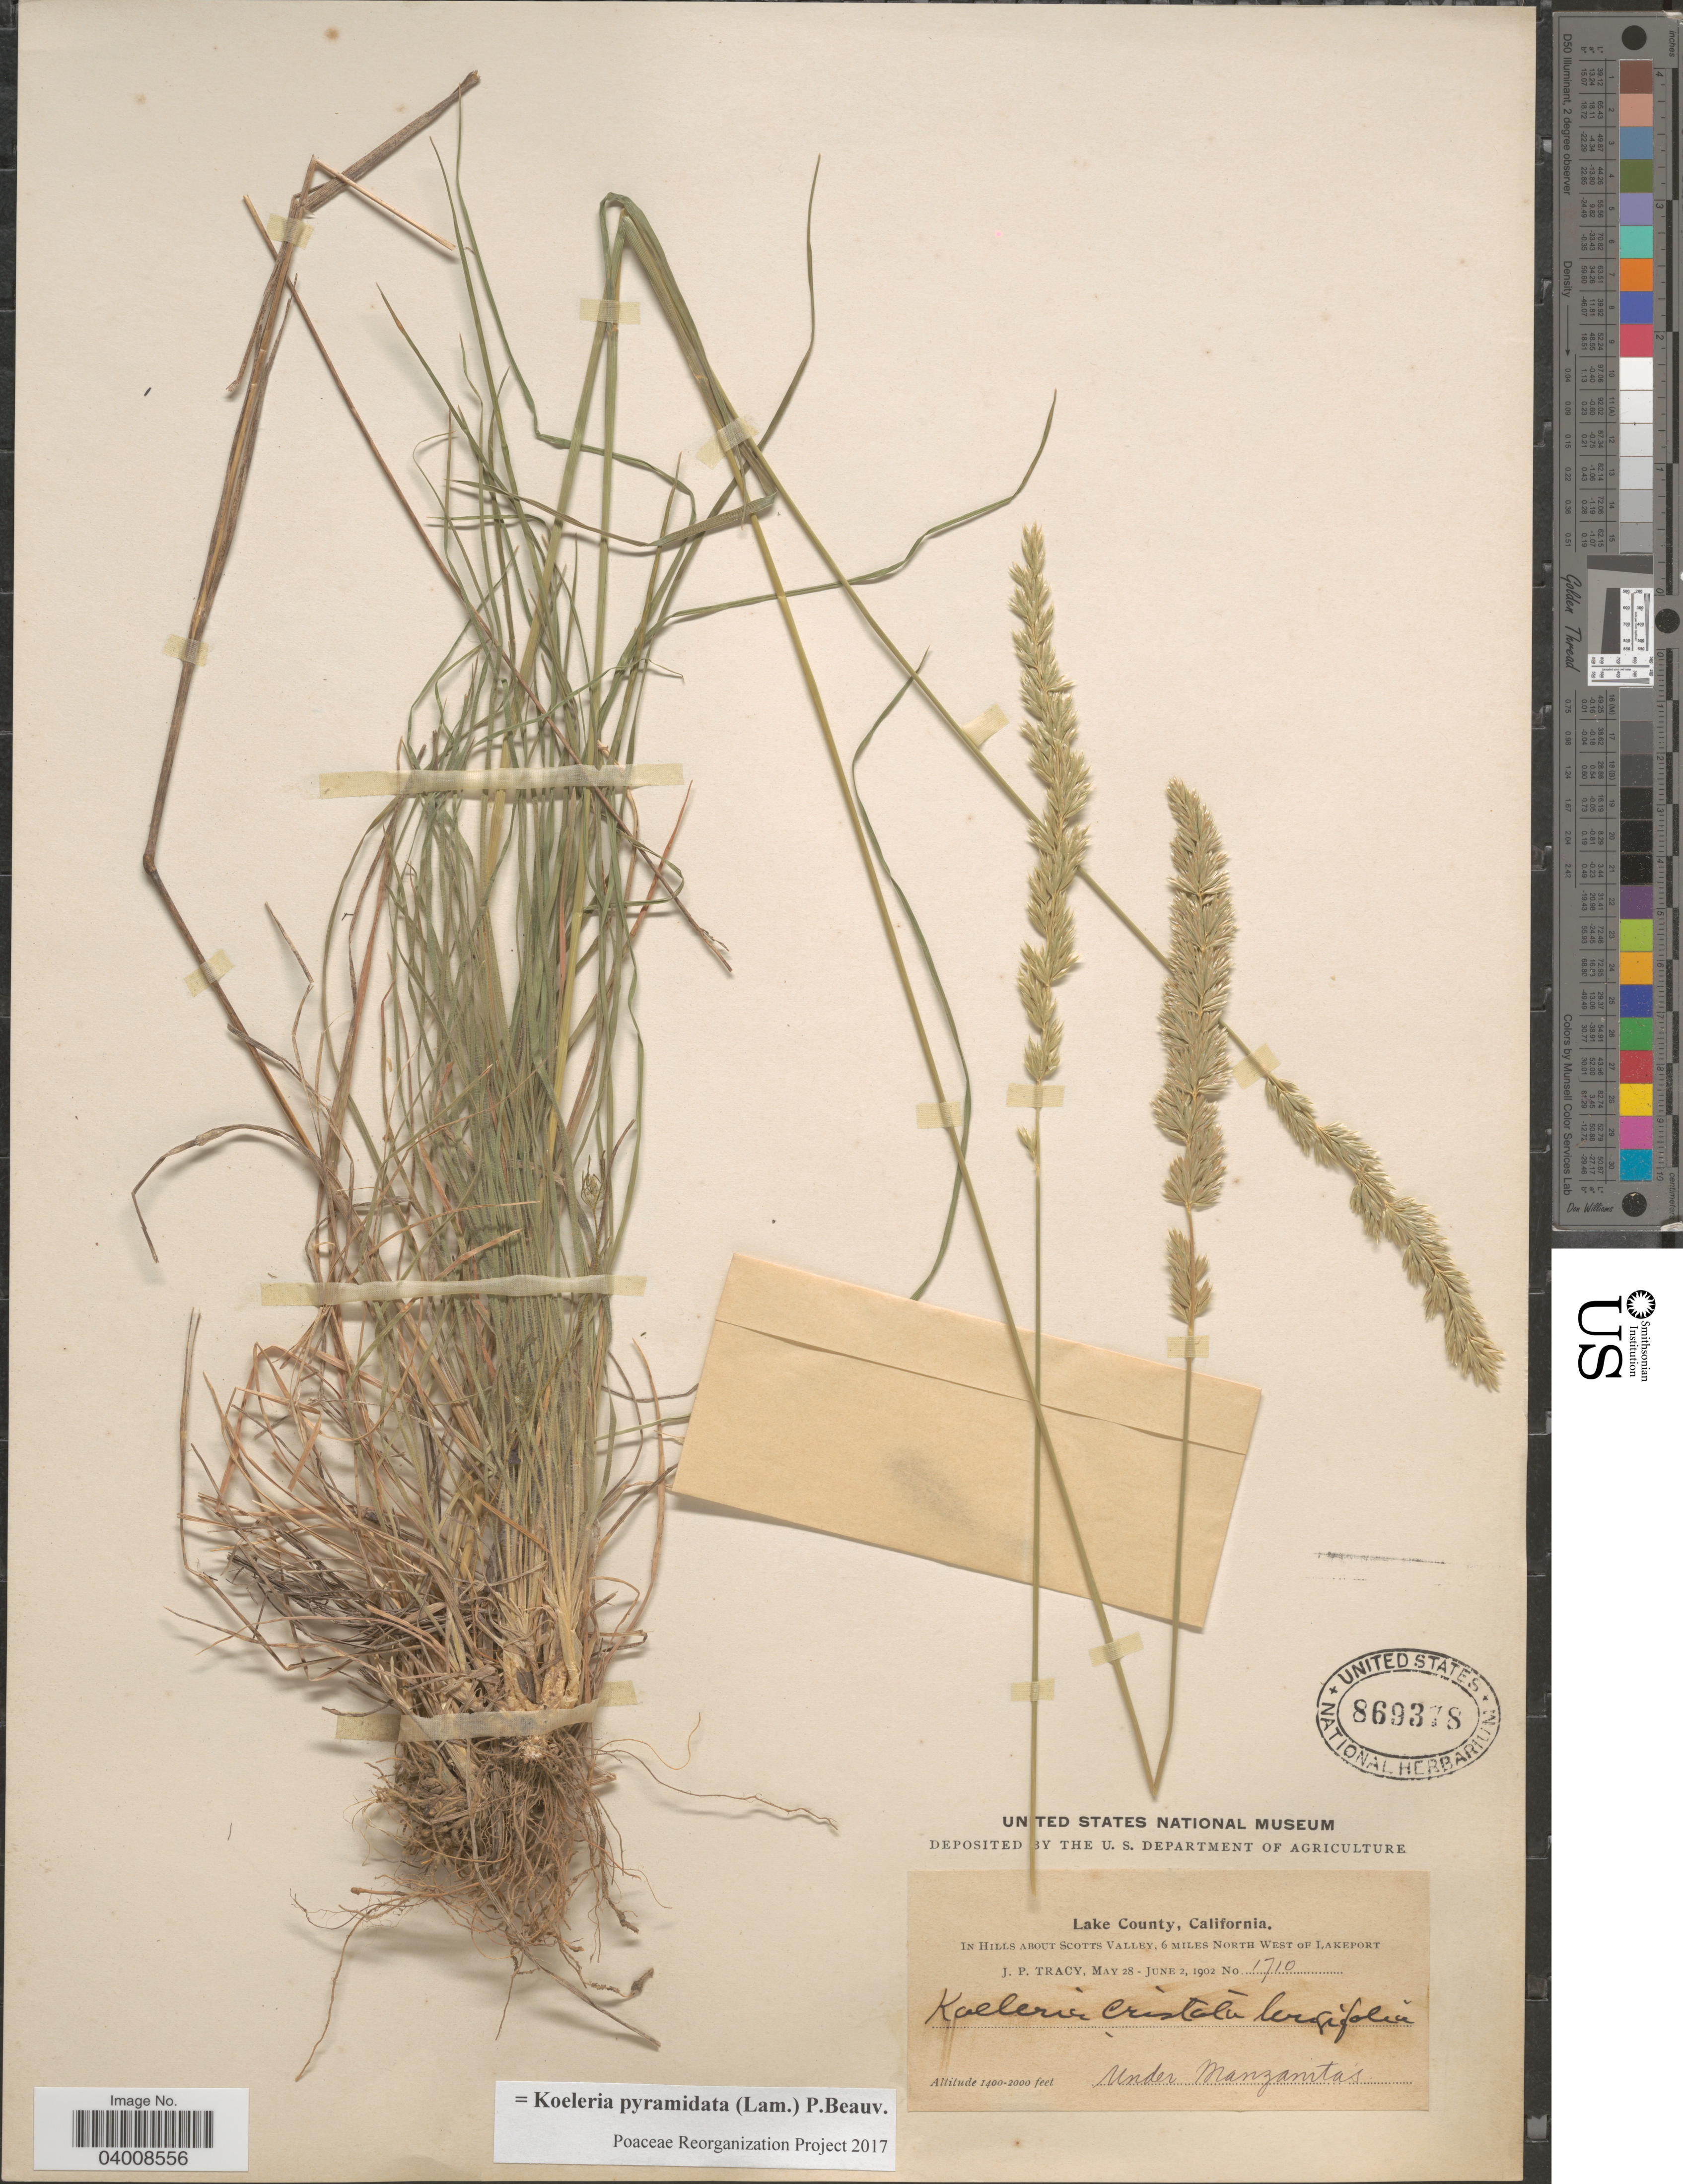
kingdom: Plantae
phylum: Tracheophyta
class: Liliopsida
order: Poales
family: Poaceae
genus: Koeleria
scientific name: Koeleria pyramidata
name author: (Lam.) P. Beauv.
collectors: J. Tracy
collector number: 1710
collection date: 1902-05-28/1902-06-02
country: United States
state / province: California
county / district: Lake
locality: Lake County. In Hills about Scotts Valley, 6 miles North West of Lakeport. Under Manzanitas.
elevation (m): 427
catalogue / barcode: US 869378